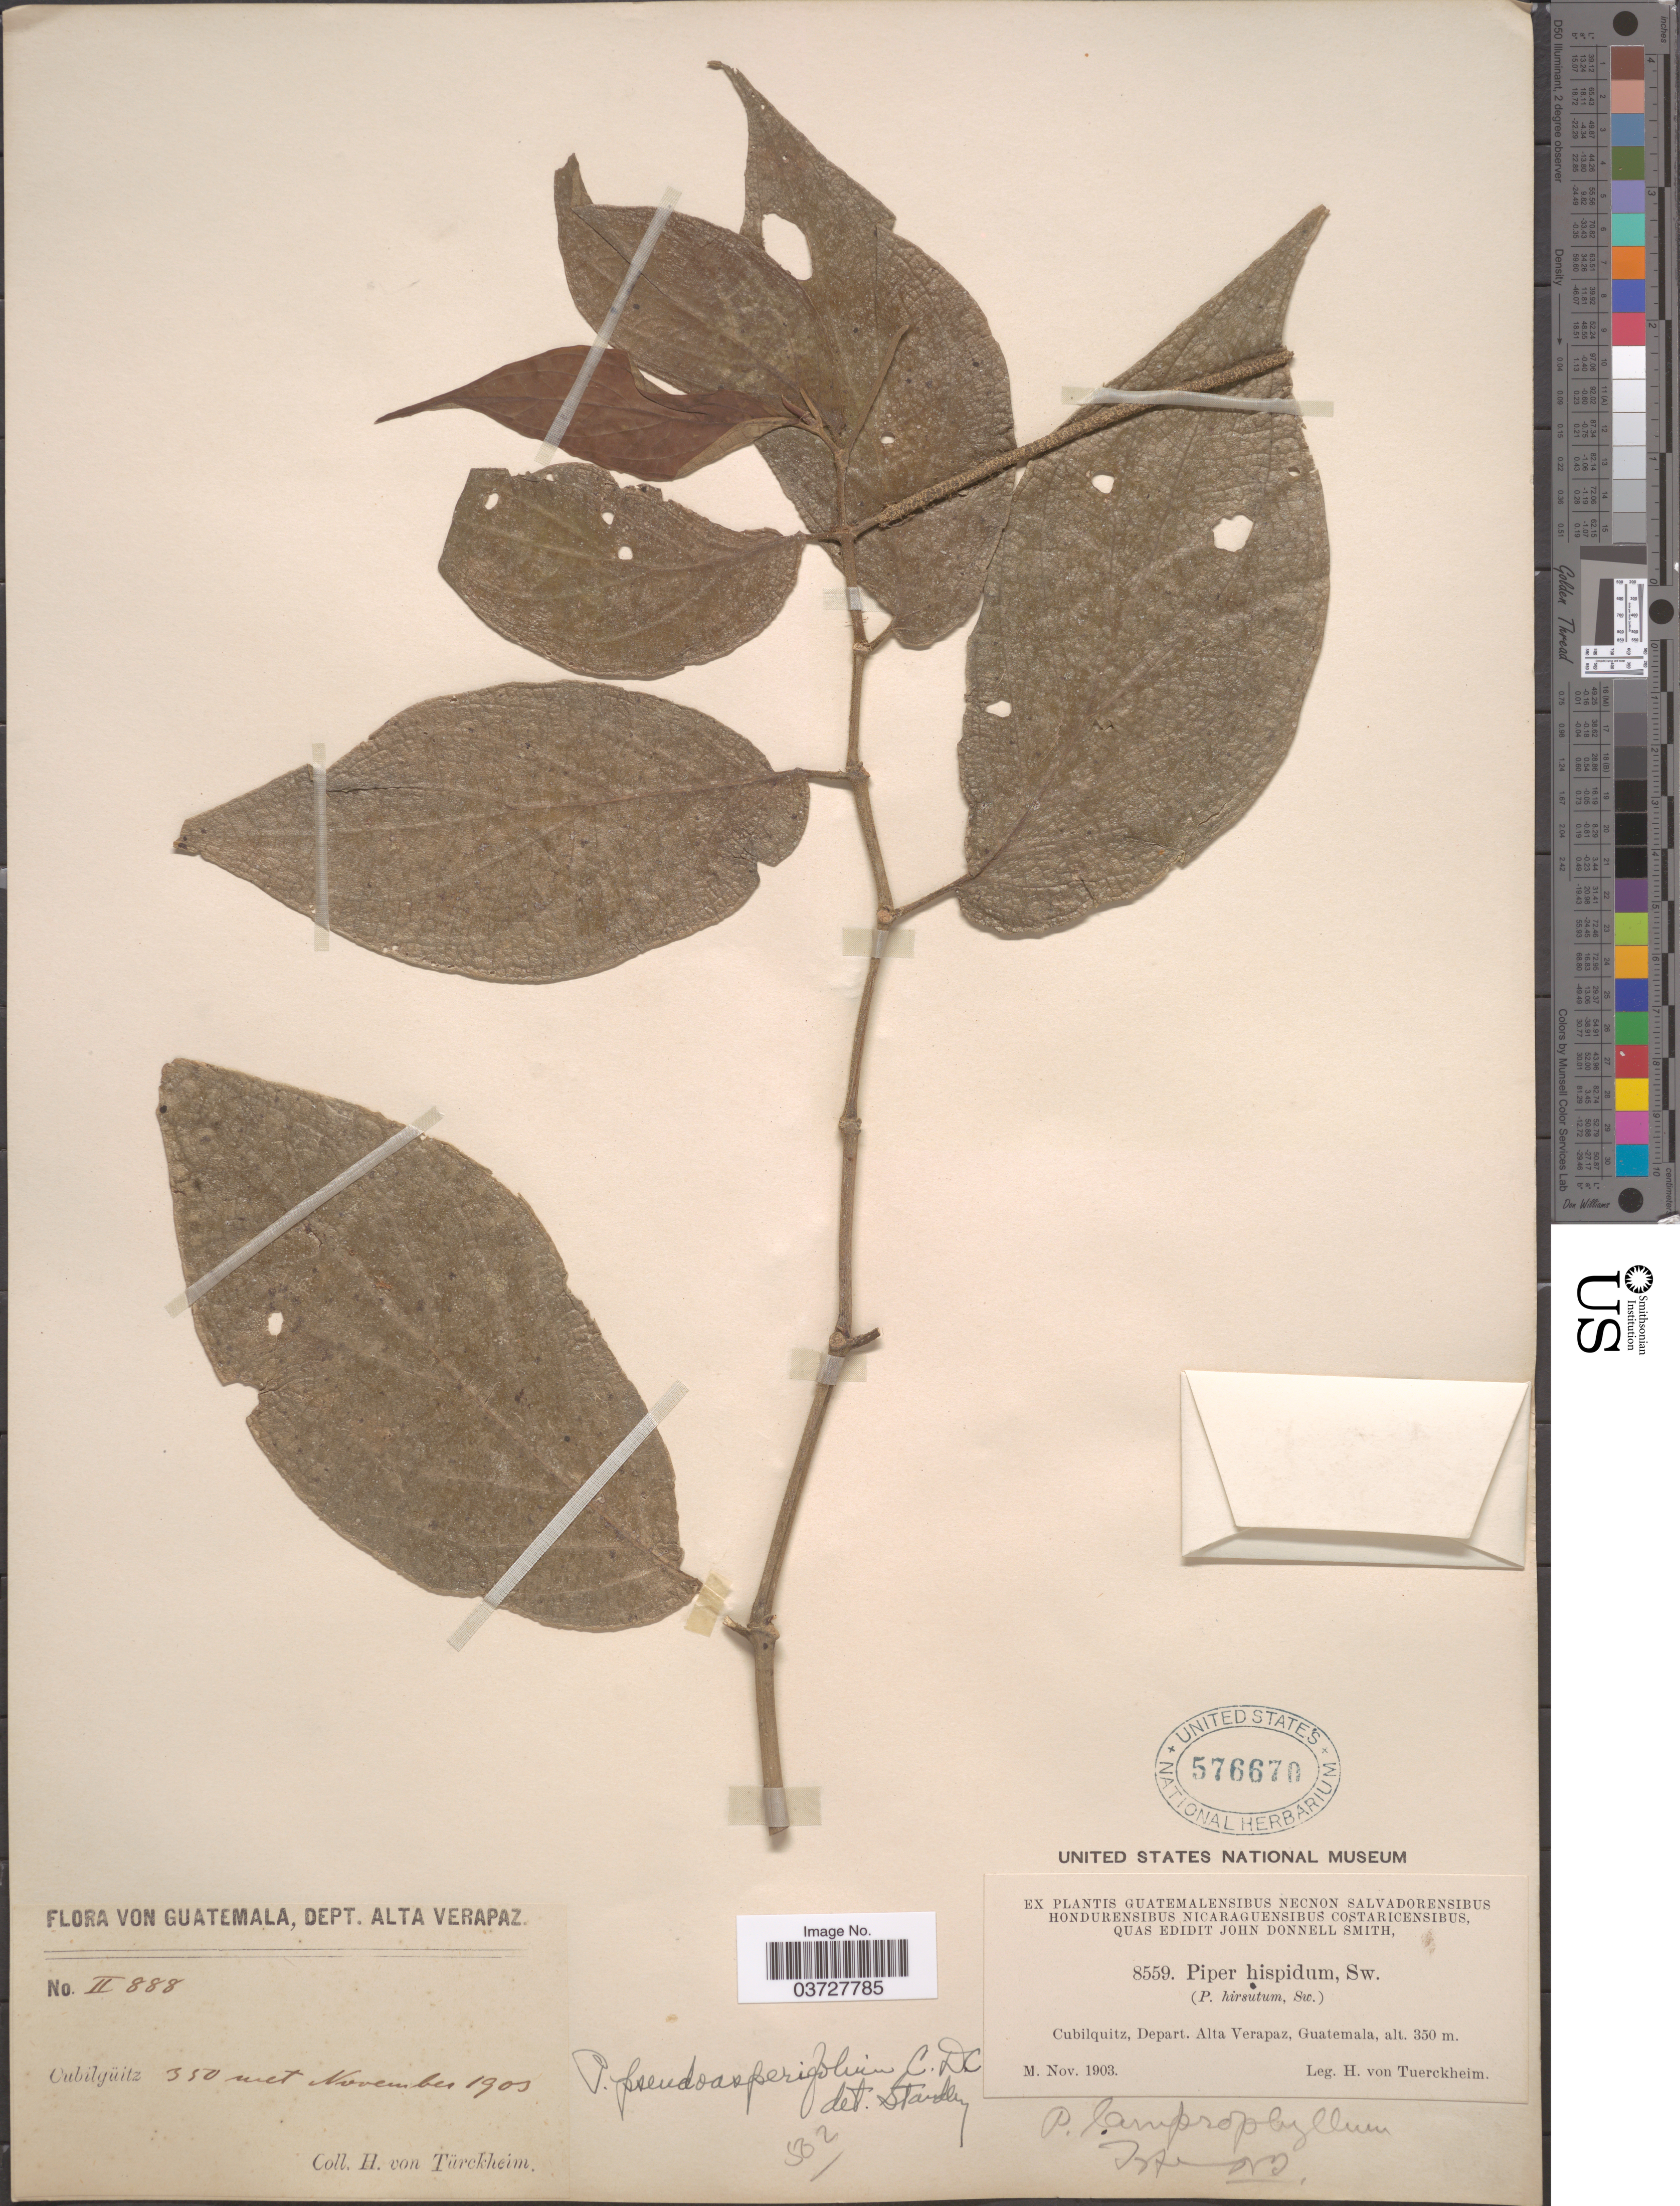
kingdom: Plantae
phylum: Tracheophyta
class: Magnoliopsida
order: Piperales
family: Piperaceae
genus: Piper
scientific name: Piper pseudoasperifolium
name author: C. DC.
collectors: H. von Türckheim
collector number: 8559/II888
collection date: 1903-11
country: Guatemala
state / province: Alta Verapaz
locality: Cubilquitz, Depart. Alta Verapaz.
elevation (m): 350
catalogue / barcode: US 576670